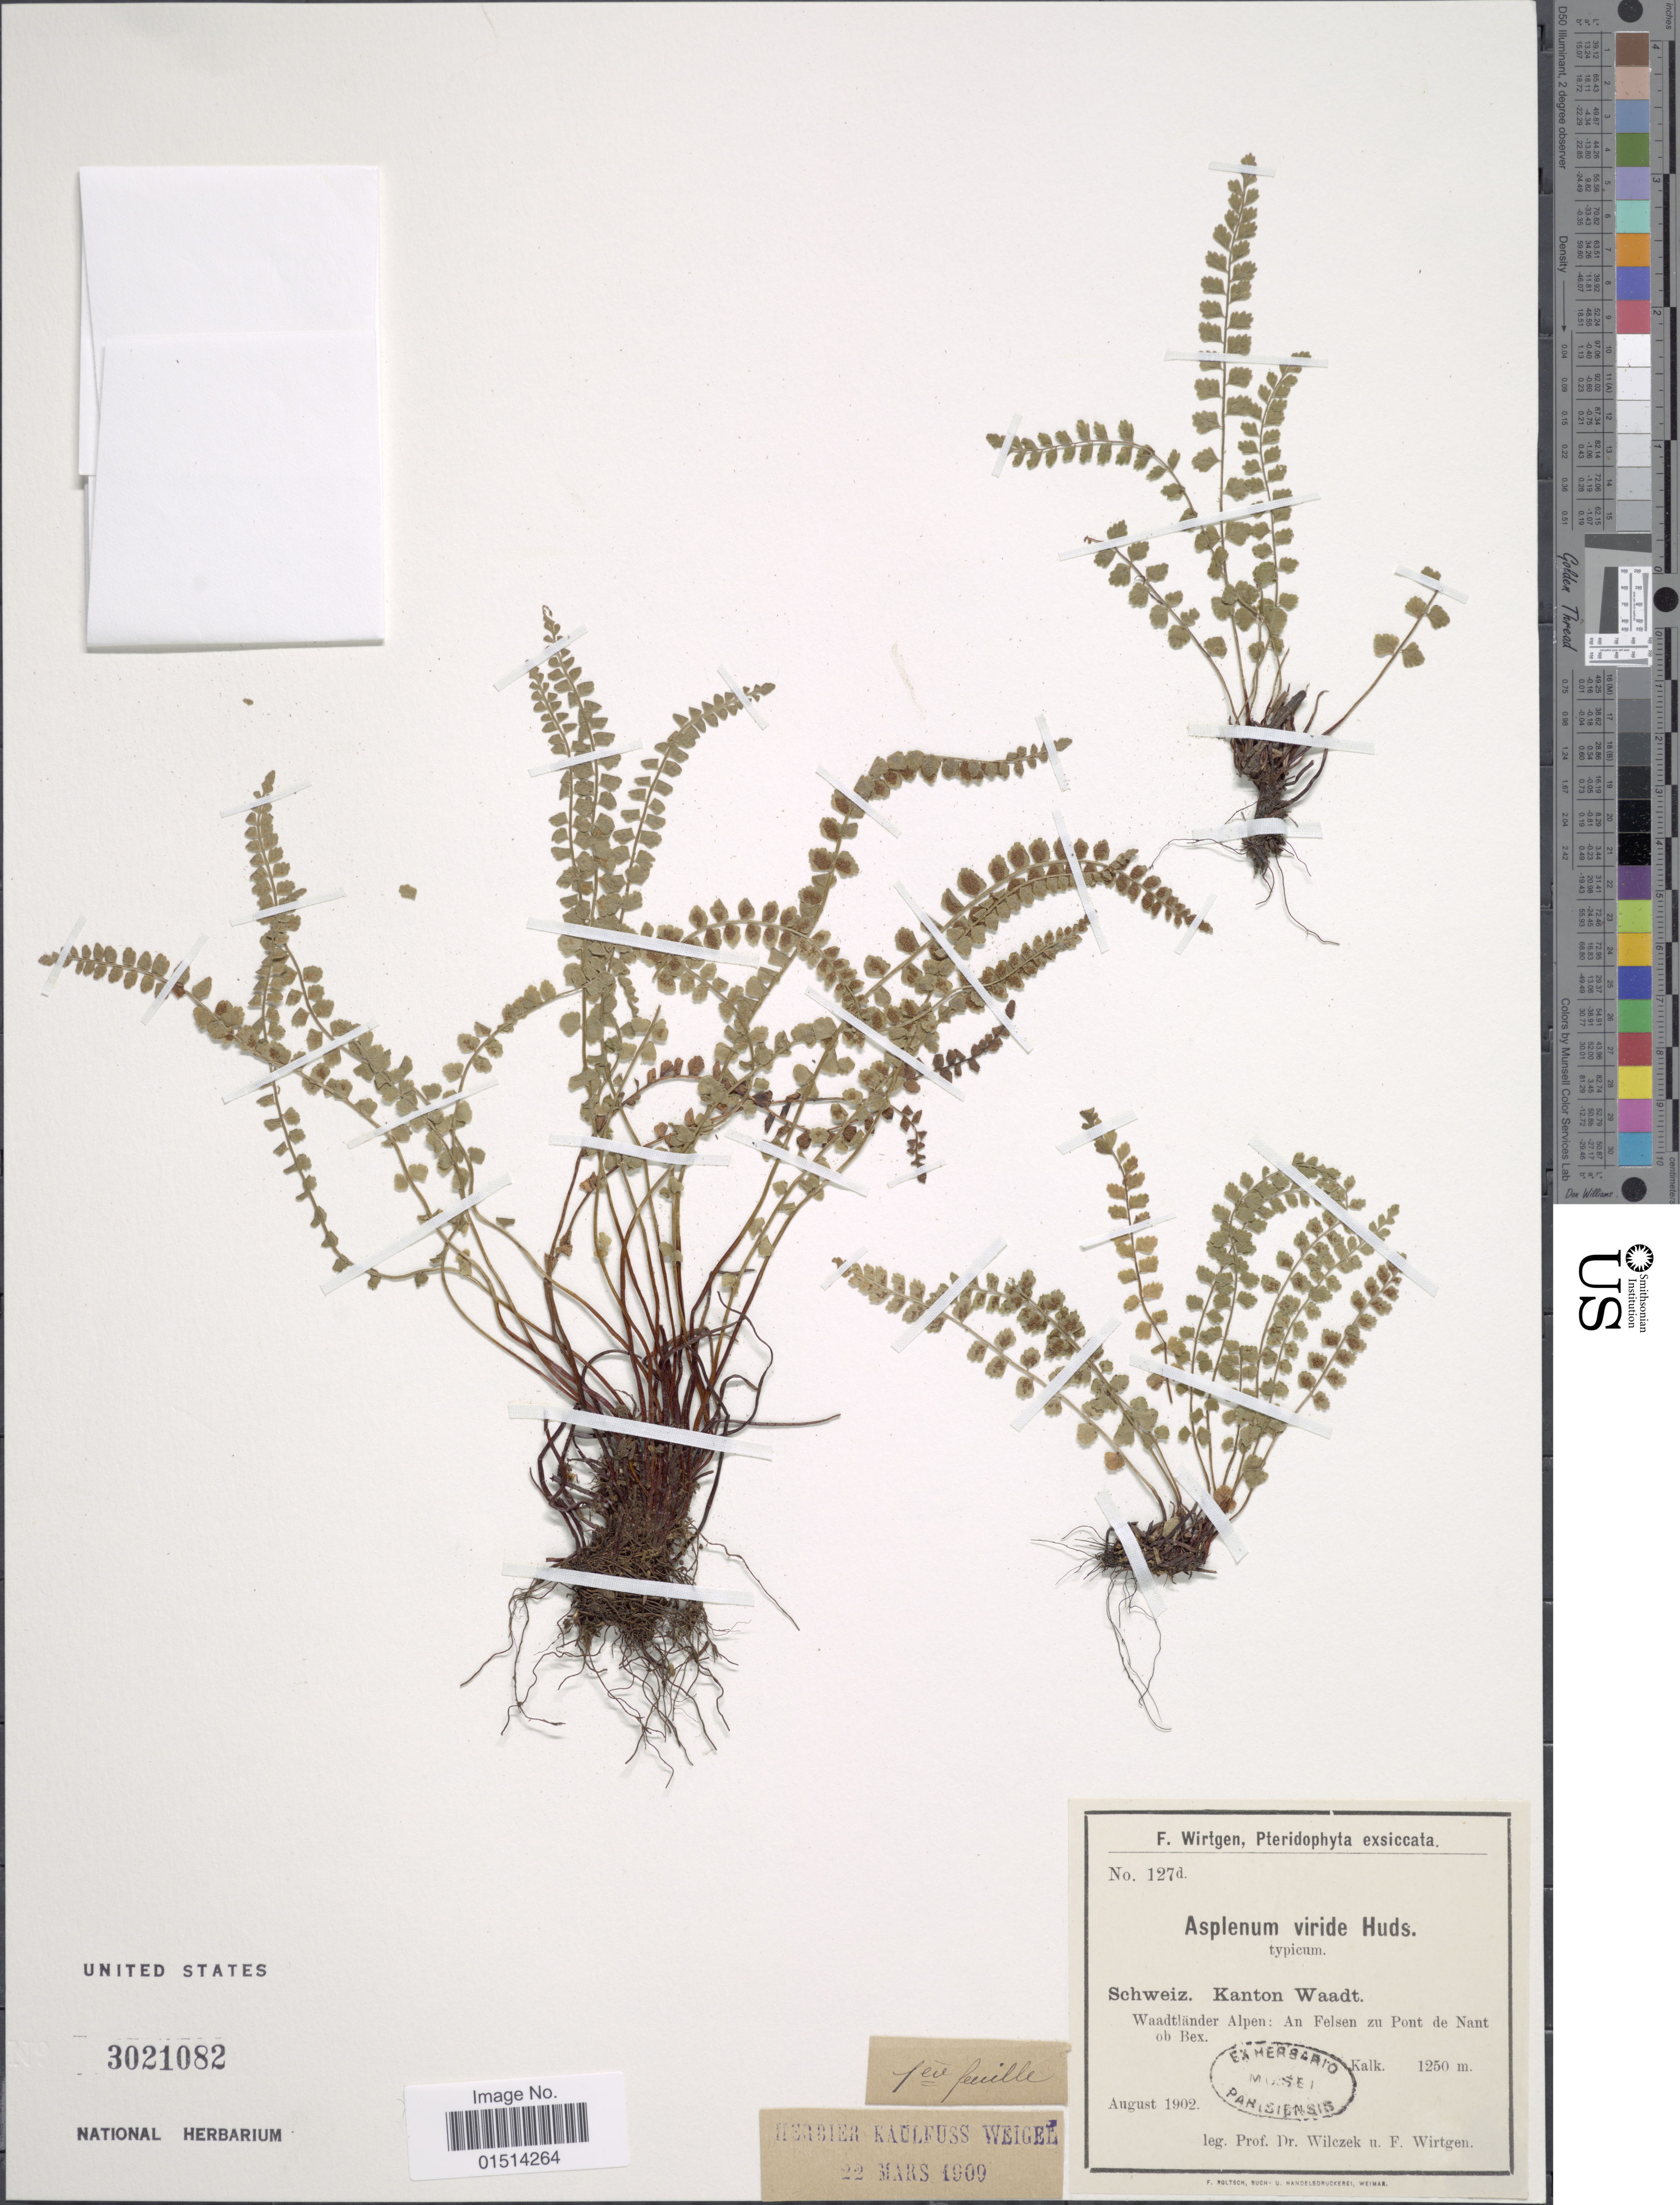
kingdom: Plantae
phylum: Tracheophyta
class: Polypodiopsida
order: Polypodiales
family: Aspleniaceae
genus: Asplenium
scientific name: Asplenium viride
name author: Huds.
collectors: Wilczek & F. Wirtgen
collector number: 127d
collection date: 1902-08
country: Switzerland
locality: Schweiz, Kanton Waadt, Waadtlander Alpen: An Felsen zu Pont de Nant ob Bex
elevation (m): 1250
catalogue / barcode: US 3021082